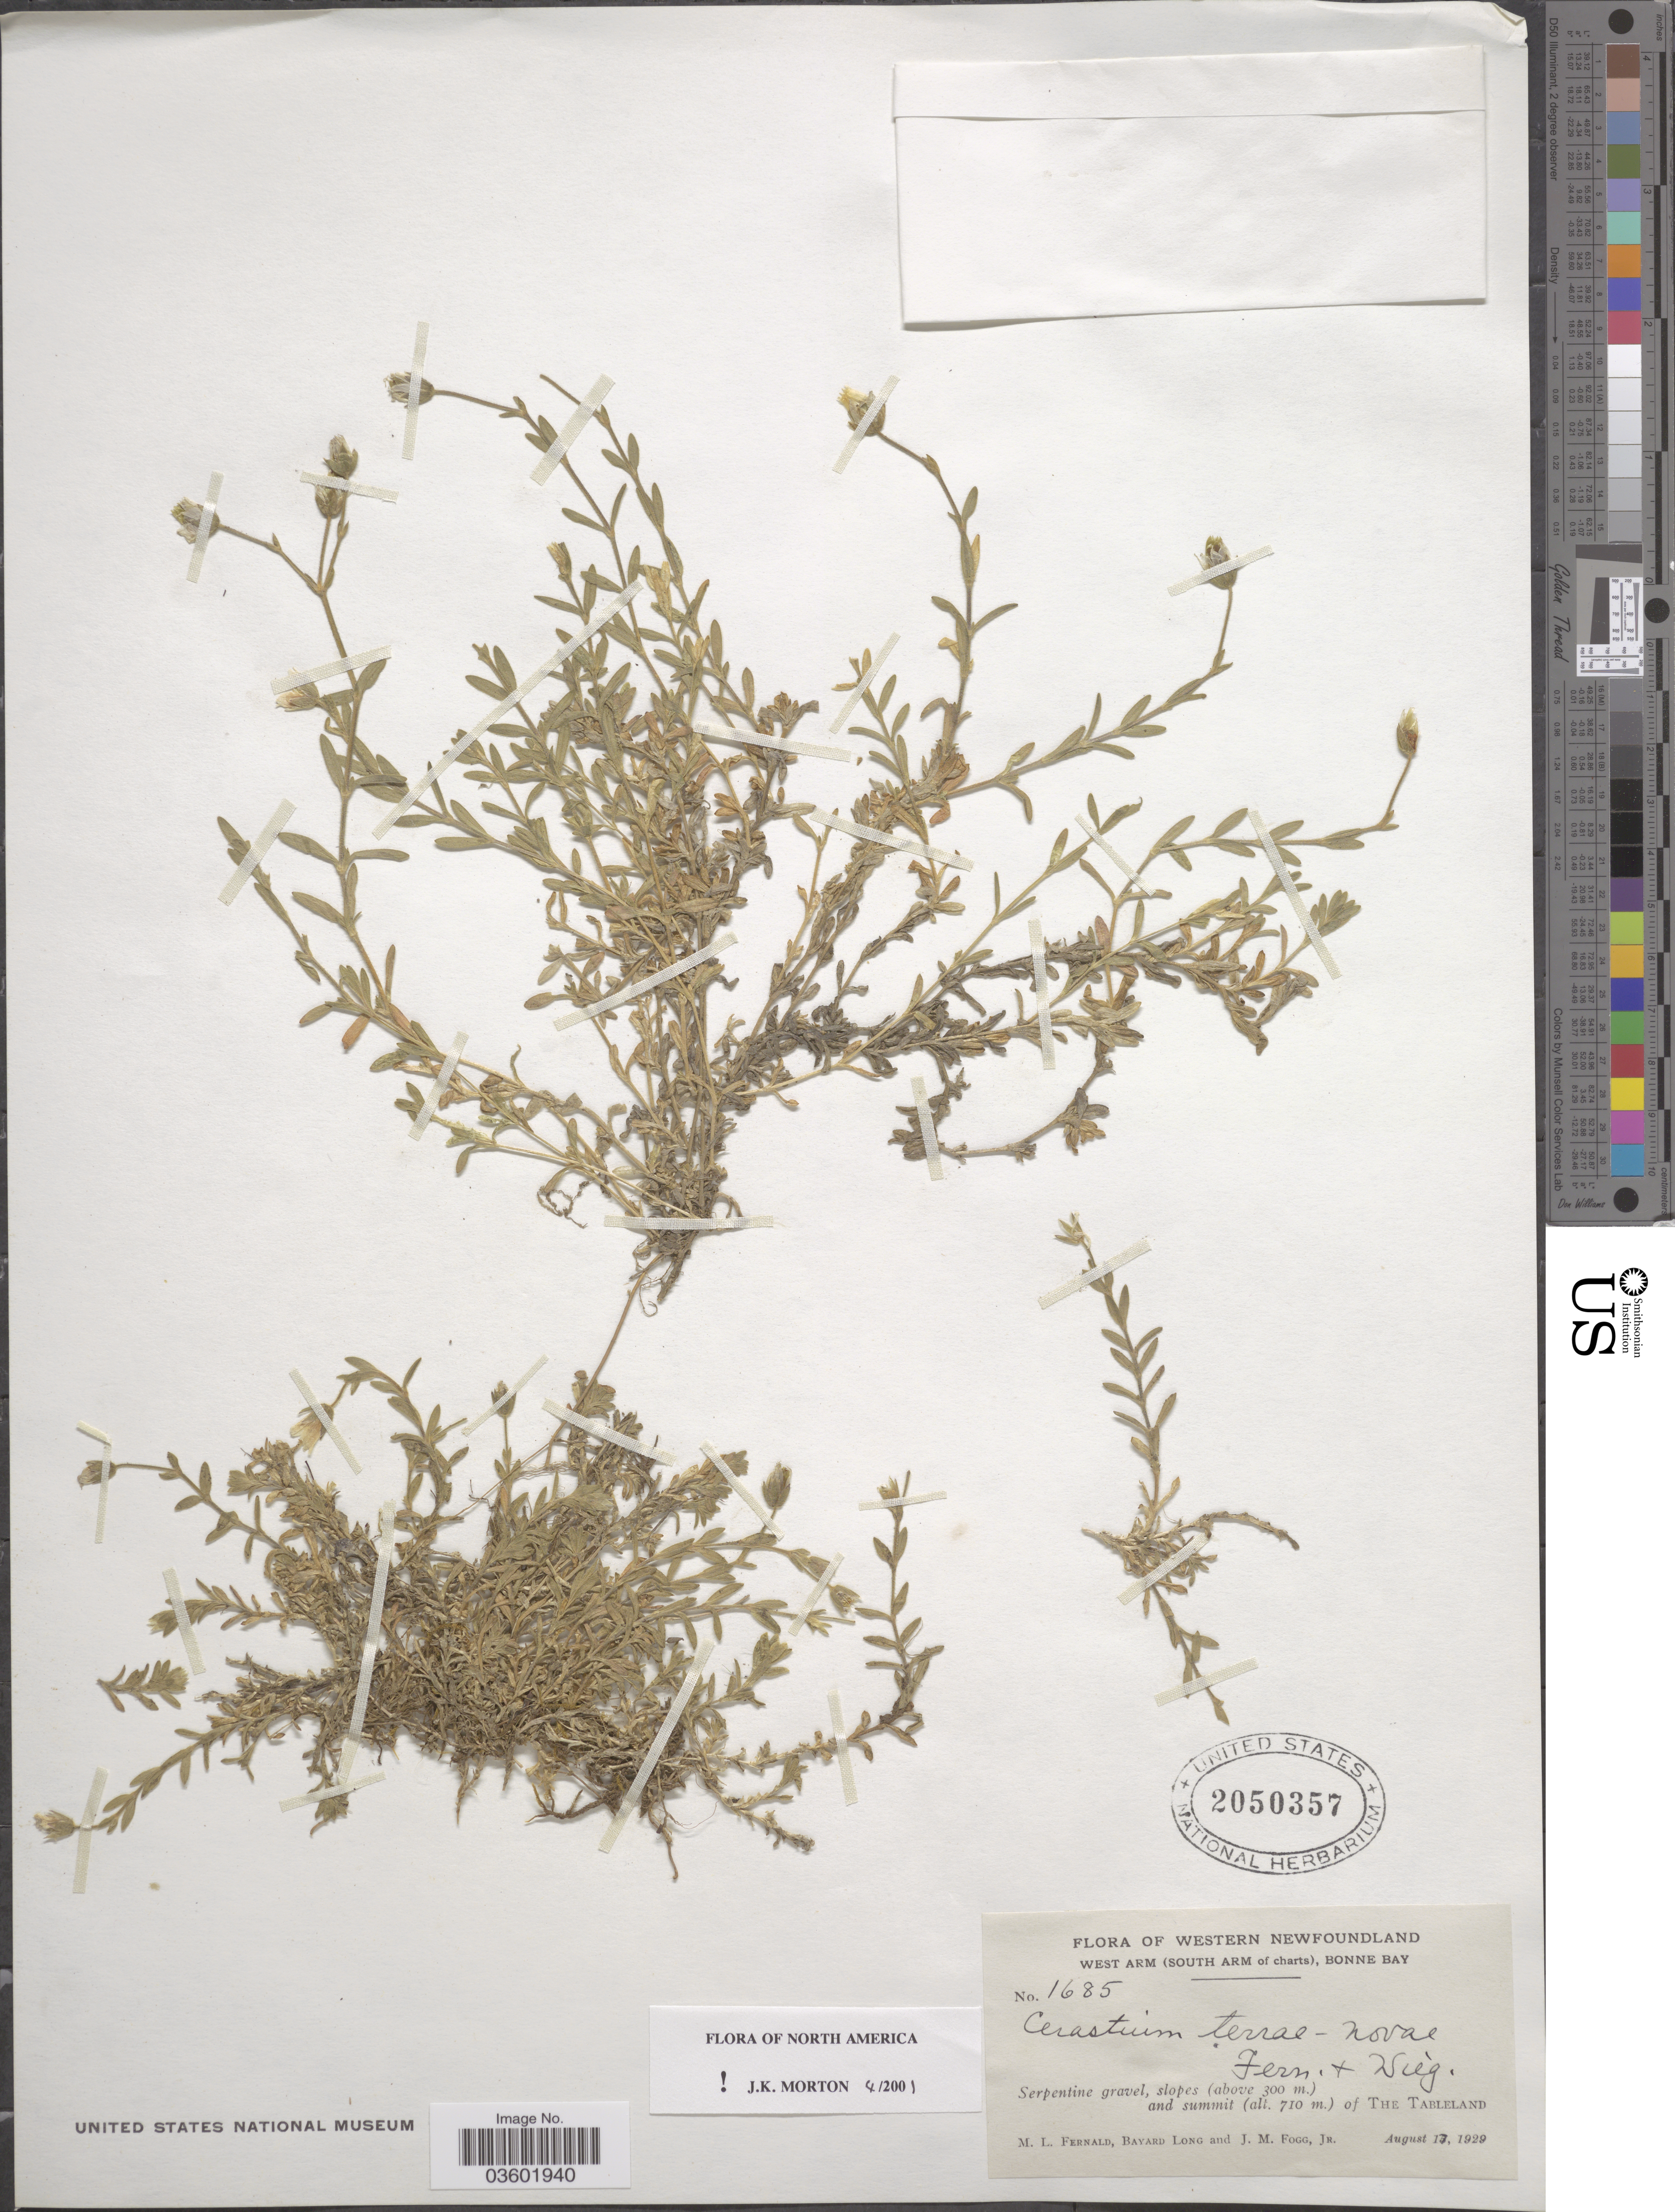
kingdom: Plantae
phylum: Tracheophyta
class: Magnoliopsida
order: Caryophyllales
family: Caryophyllaceae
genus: Cerastium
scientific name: Cerastium terrae-novae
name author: Fernald & Wiegand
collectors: M. L. Fernald, B. Long & J. Fogg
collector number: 1685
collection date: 1929-08-17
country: Canada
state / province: Newfoundland and Labrador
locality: Western Newfoundland. West Arm (south Arm of Charts), Bonne Bay. Summit of the Tableland.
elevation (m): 710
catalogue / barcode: US 2050357